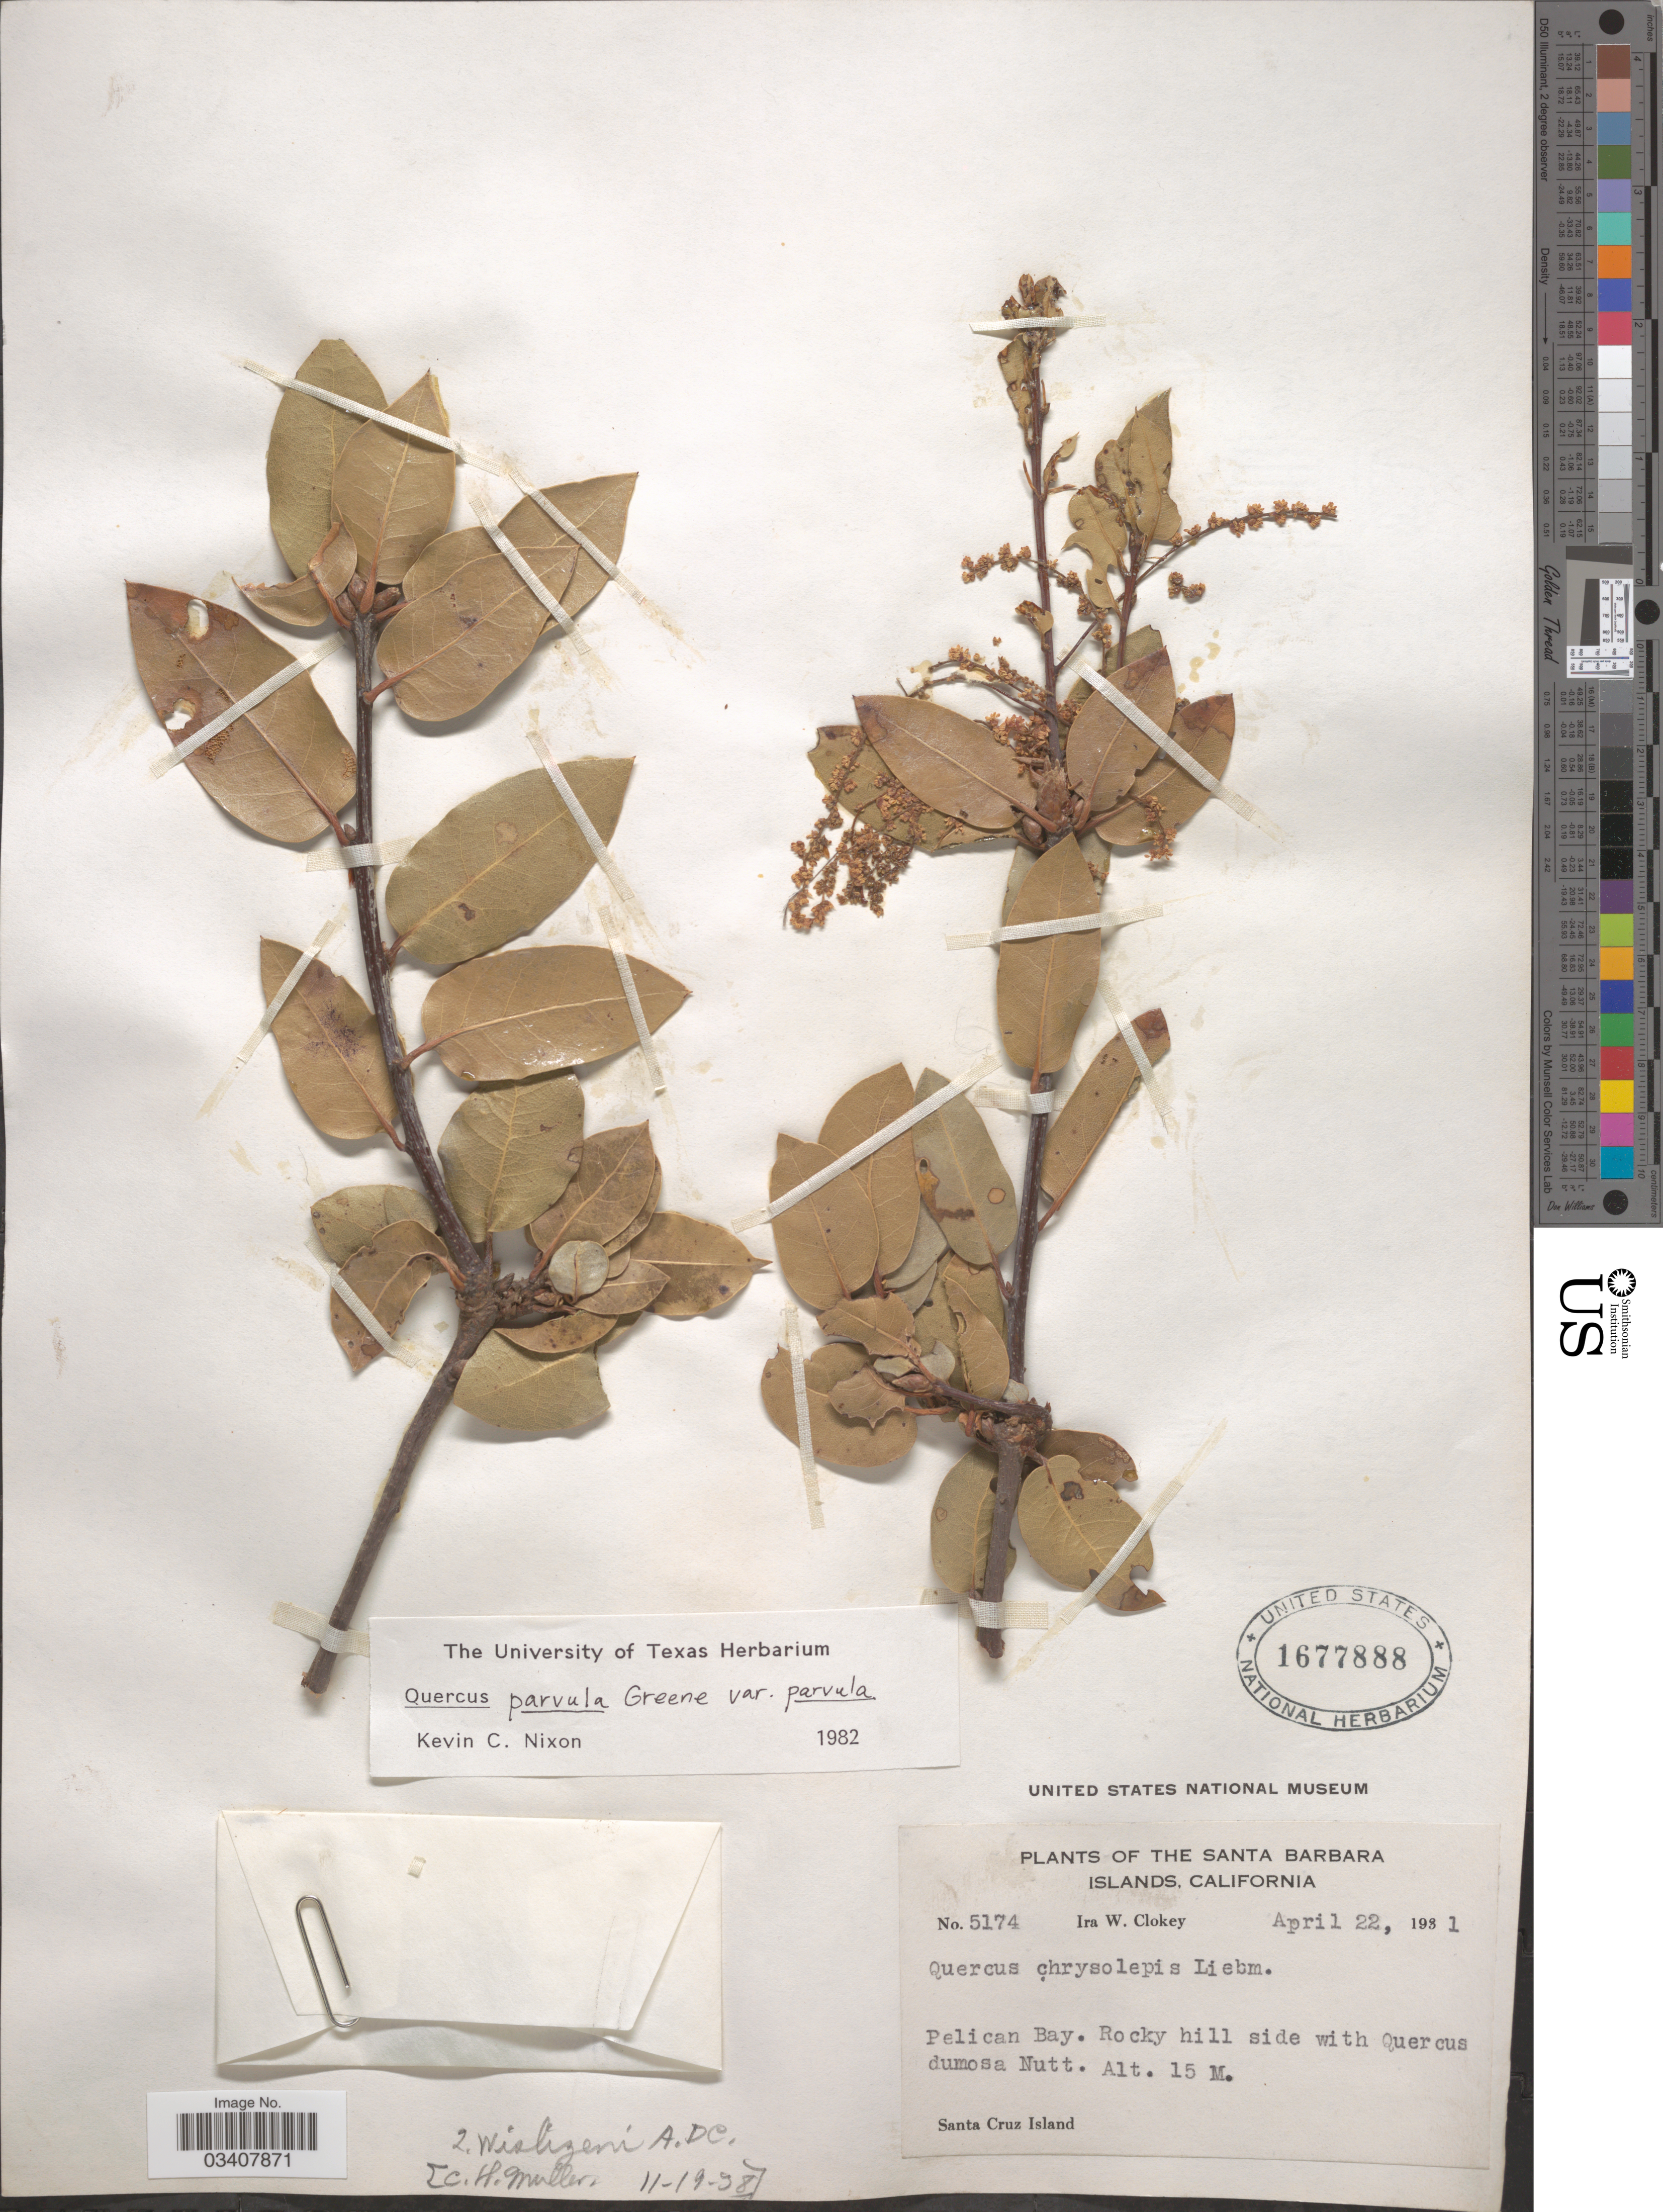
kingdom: Plantae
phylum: Tracheophyta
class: Magnoliopsida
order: Fagales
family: Fagaceae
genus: Quercus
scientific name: Quercus parvula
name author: Greene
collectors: I. W. Clokey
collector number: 5174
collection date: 1931-04-22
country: United States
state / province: California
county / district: Santa Barbara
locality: The Santa Barbara Islands. Pelican Bay. Rocky hill side. Santa Cruz Island.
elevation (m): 15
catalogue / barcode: US 1677888